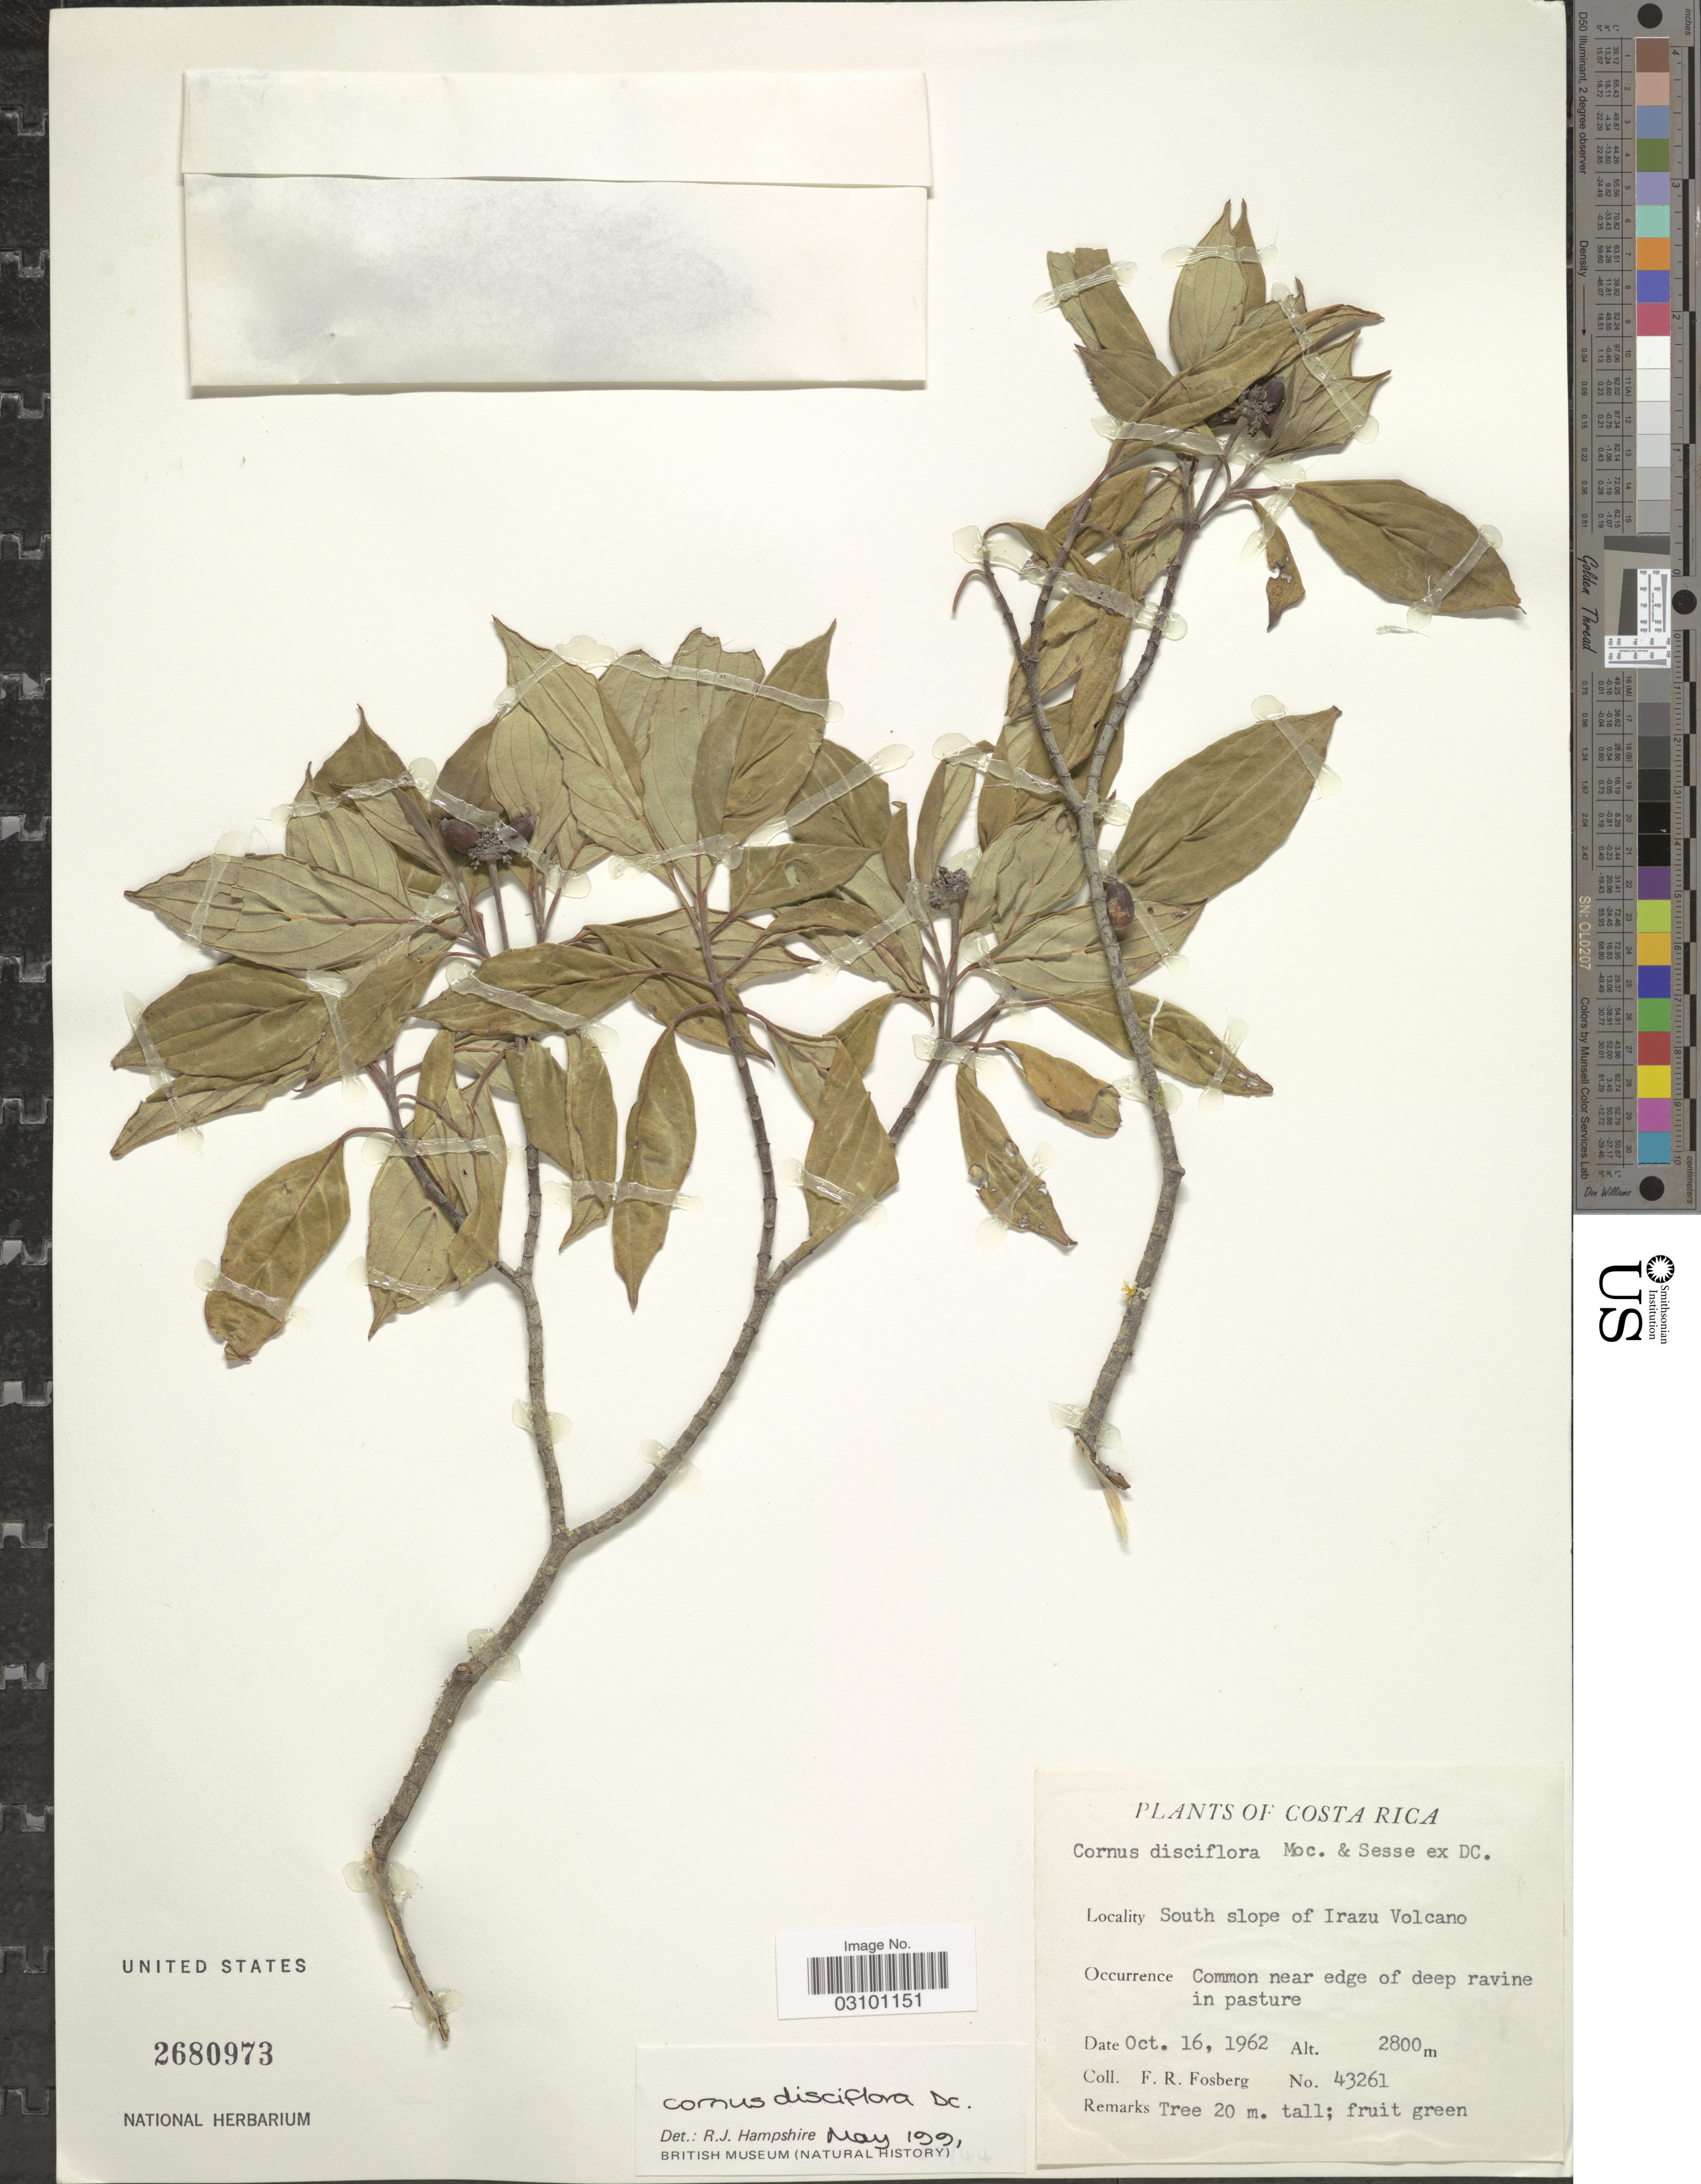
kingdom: Plantae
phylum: Tracheophyta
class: Magnoliopsida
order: Cornales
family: Cornaceae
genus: Cornus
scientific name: Cornus disciflora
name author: Moc. & Sessé ex DC.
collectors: F. R. Fosberg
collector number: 43261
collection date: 1962-10-16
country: Costa Rica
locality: South slopes of Irazu Volcano.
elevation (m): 2800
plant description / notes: Fruit temporarily sampled for micro-CT scanning.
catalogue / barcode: US 2680973